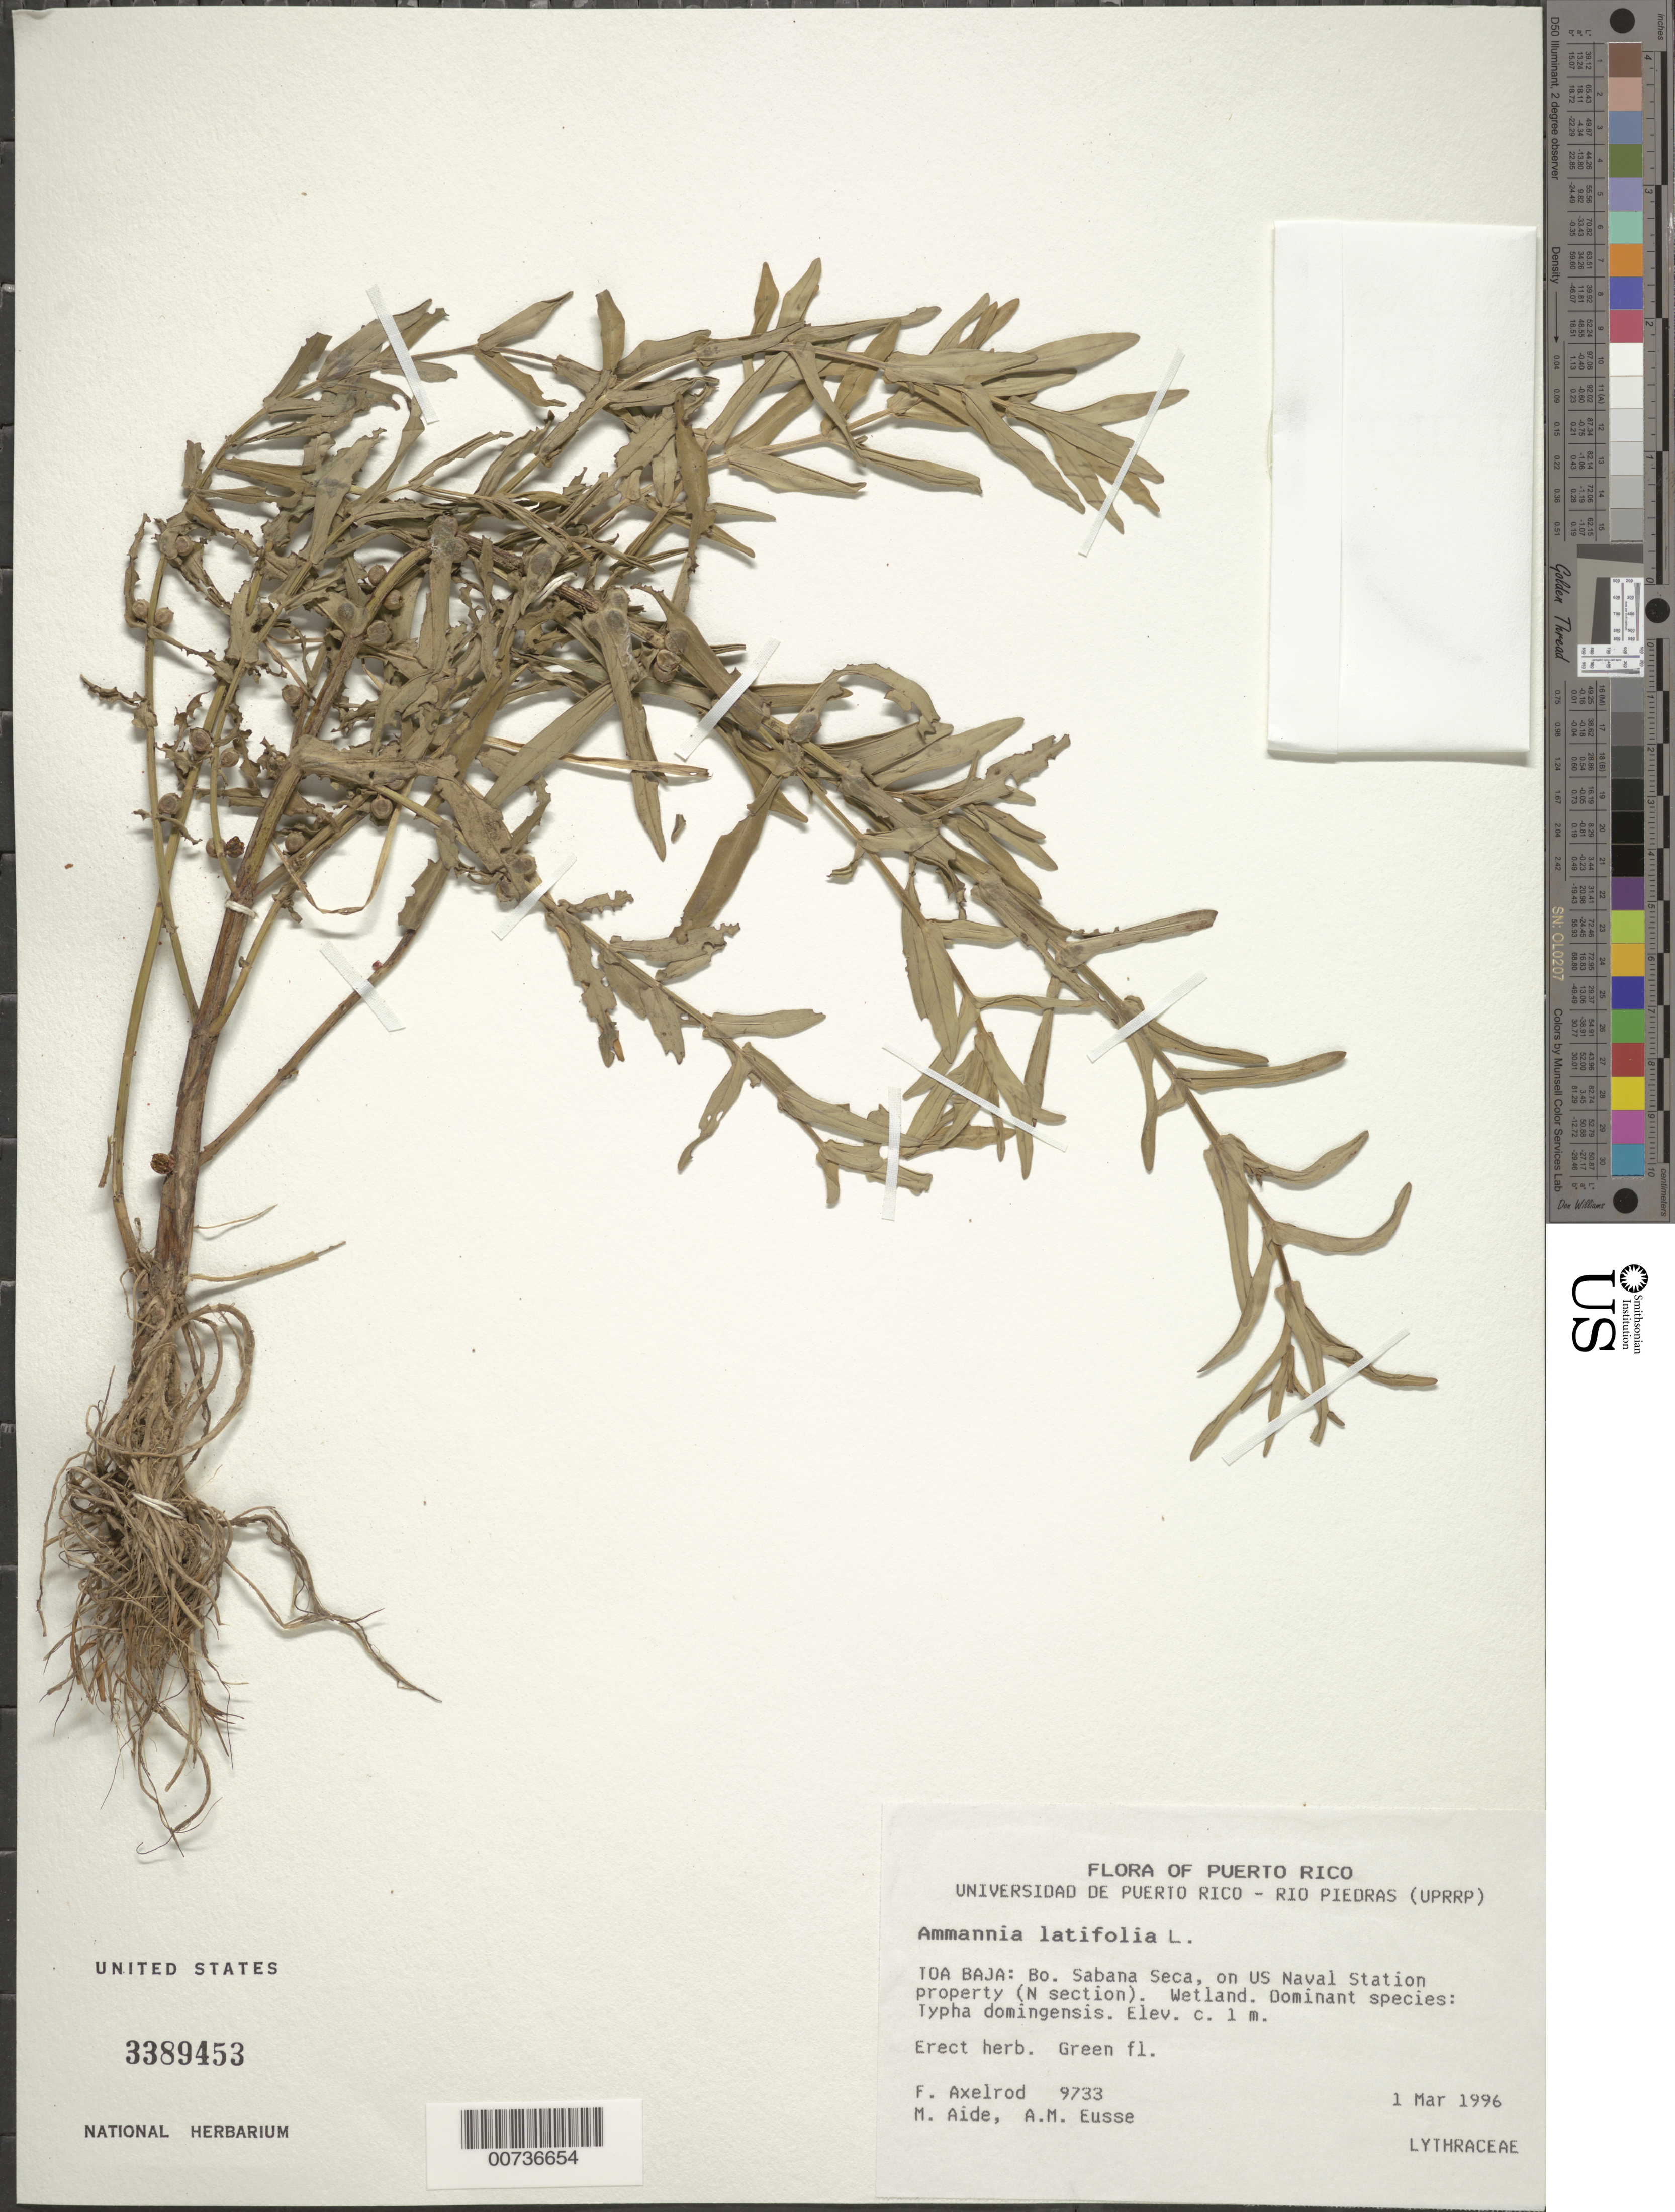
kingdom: Plantae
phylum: Tracheophyta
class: Magnoliopsida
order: Myrtales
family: Lythraceae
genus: Ammannia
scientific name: Ammannia latifolia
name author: L.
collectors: F. S. Axelrod, M. Aide & A. Eusse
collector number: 9733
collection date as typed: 01 Mar 1996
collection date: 1996-03-01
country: Puerto Rico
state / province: Toa Baja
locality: Toa Baja: Barrio Sabana Seca, on US Navel Station property (N section)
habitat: Wetland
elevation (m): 1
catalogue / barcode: US 3389453